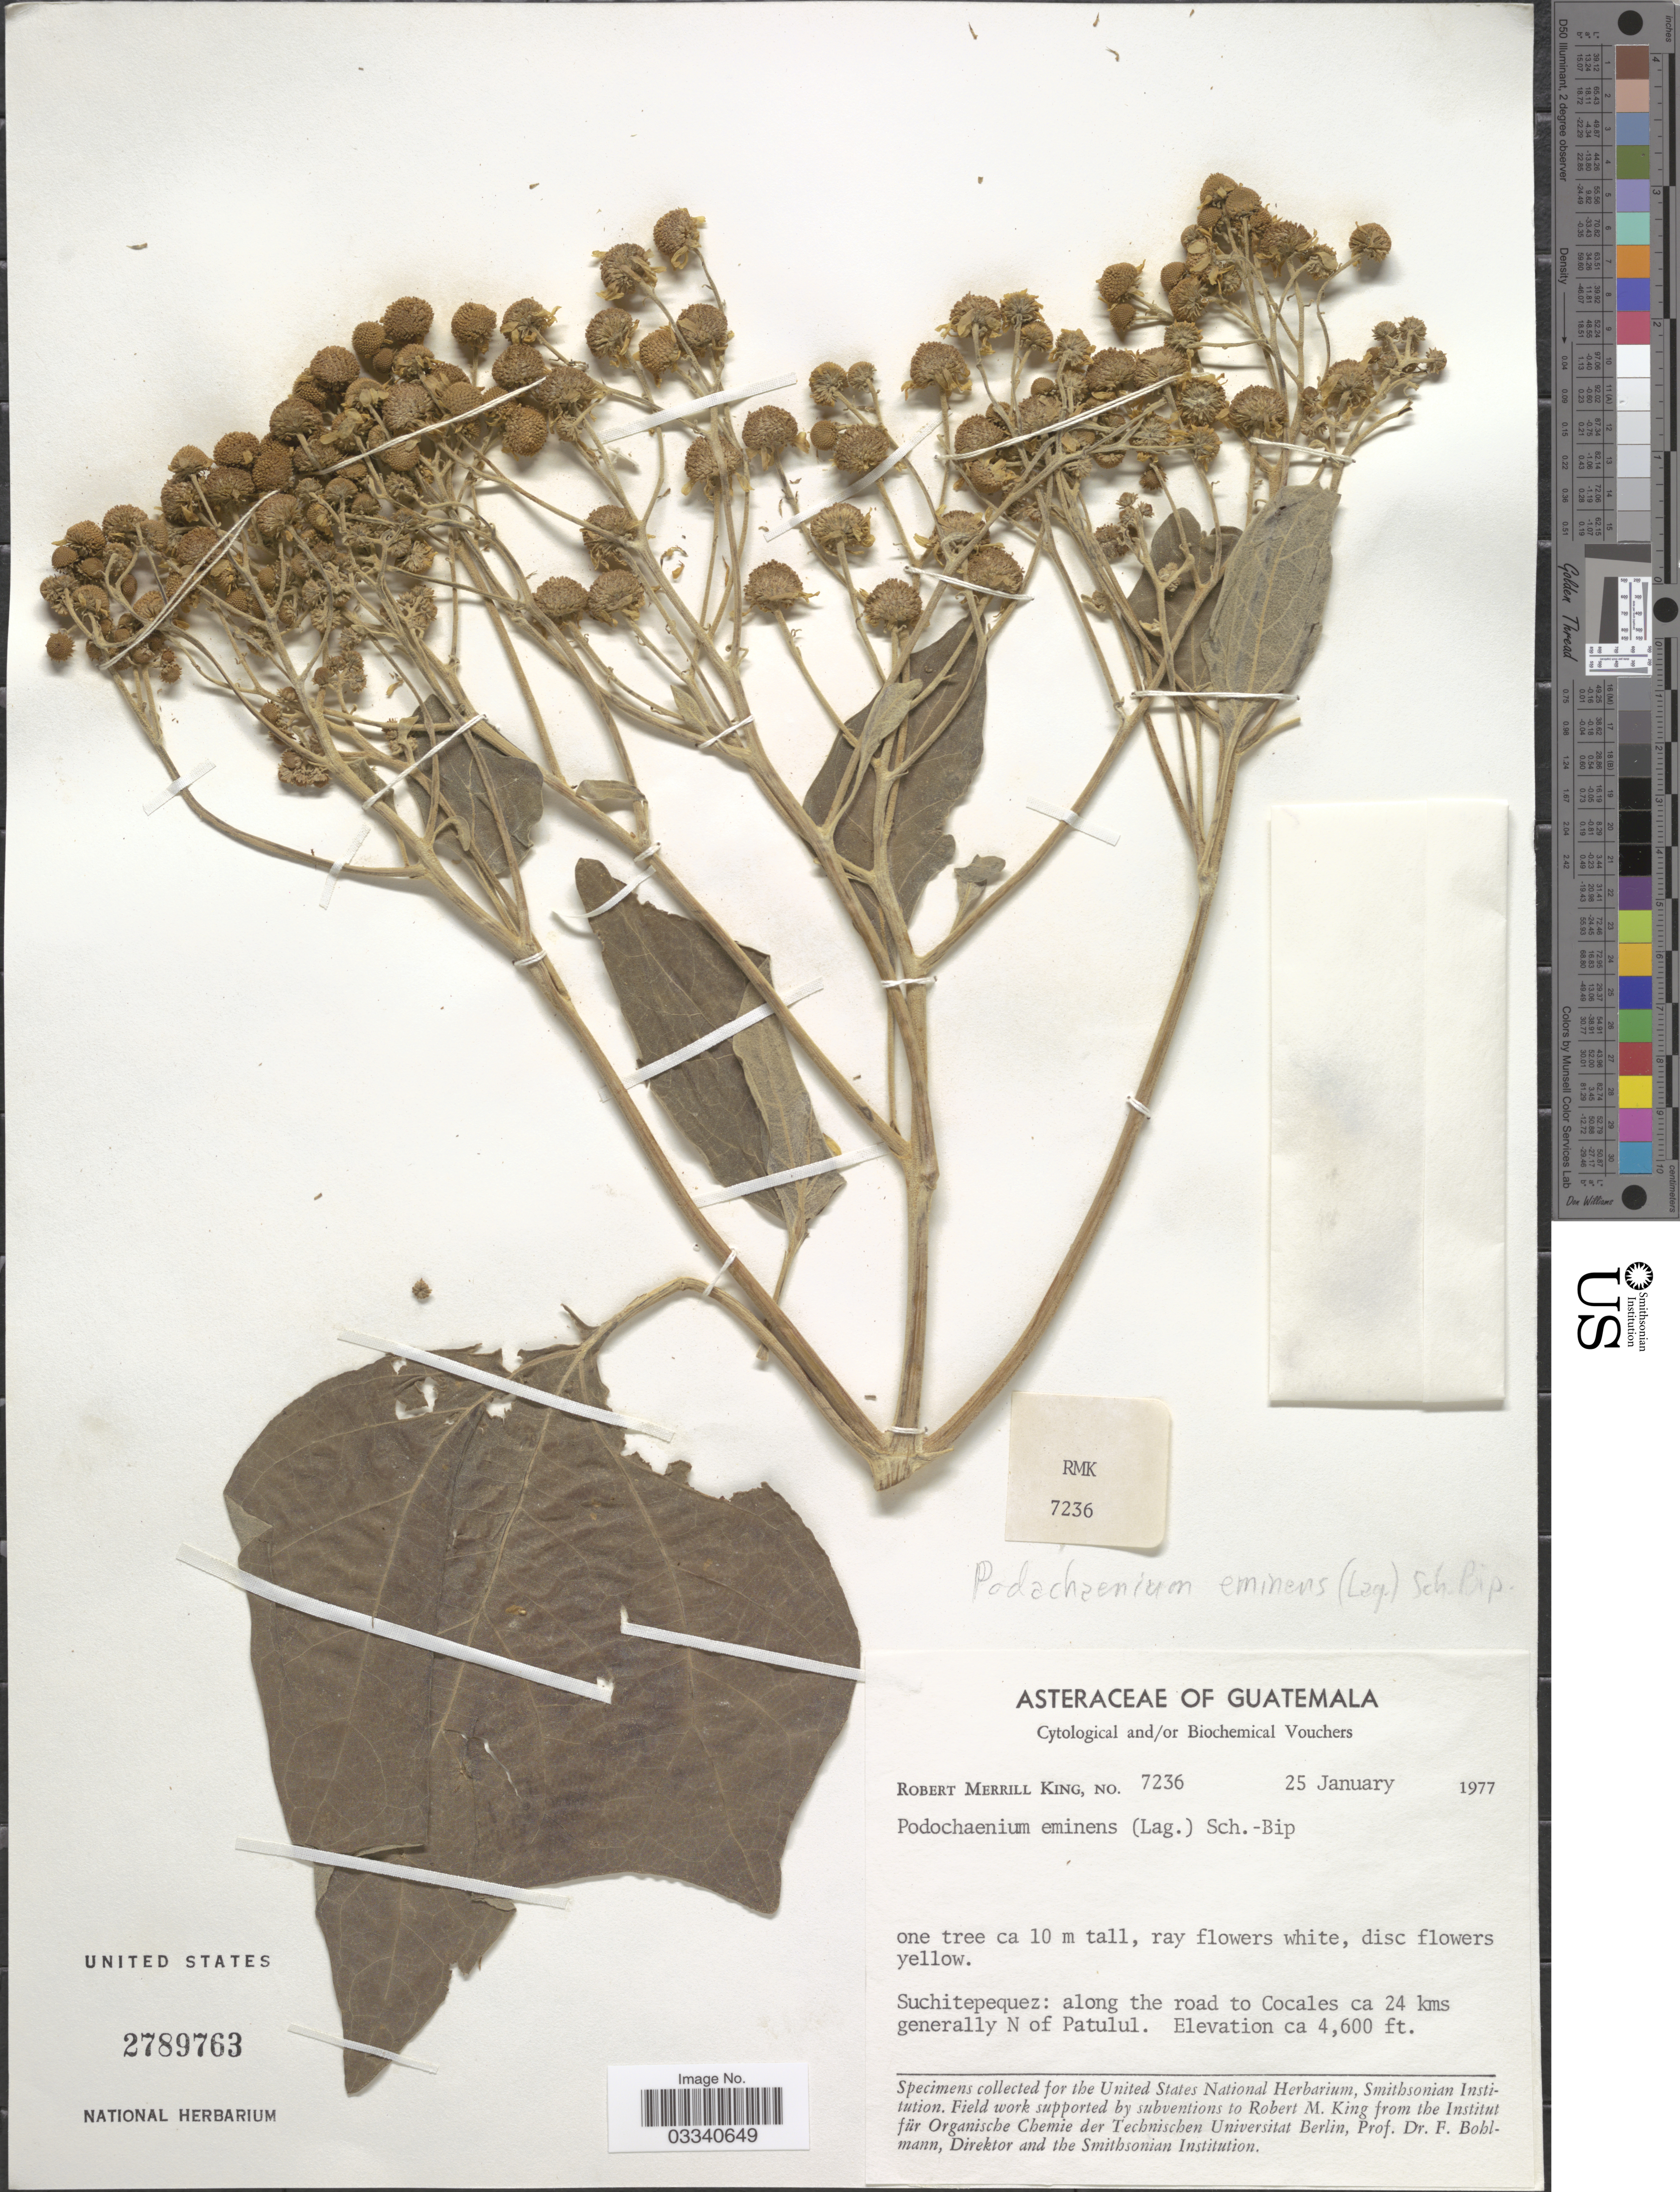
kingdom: Plantae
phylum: Tracheophyta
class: Magnoliopsida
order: Asterales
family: Asteraceae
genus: Podachaenium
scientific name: Podachaenium eminens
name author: (Lag.) Sch. Bip. ex Sch. Bip.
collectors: R. M. King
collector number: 7236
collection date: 1977-01-25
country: Guatemala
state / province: Suchitepéquez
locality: Along the road to Cocales ca 24 kms generally N of Patulul.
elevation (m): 1402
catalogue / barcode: US 2789763